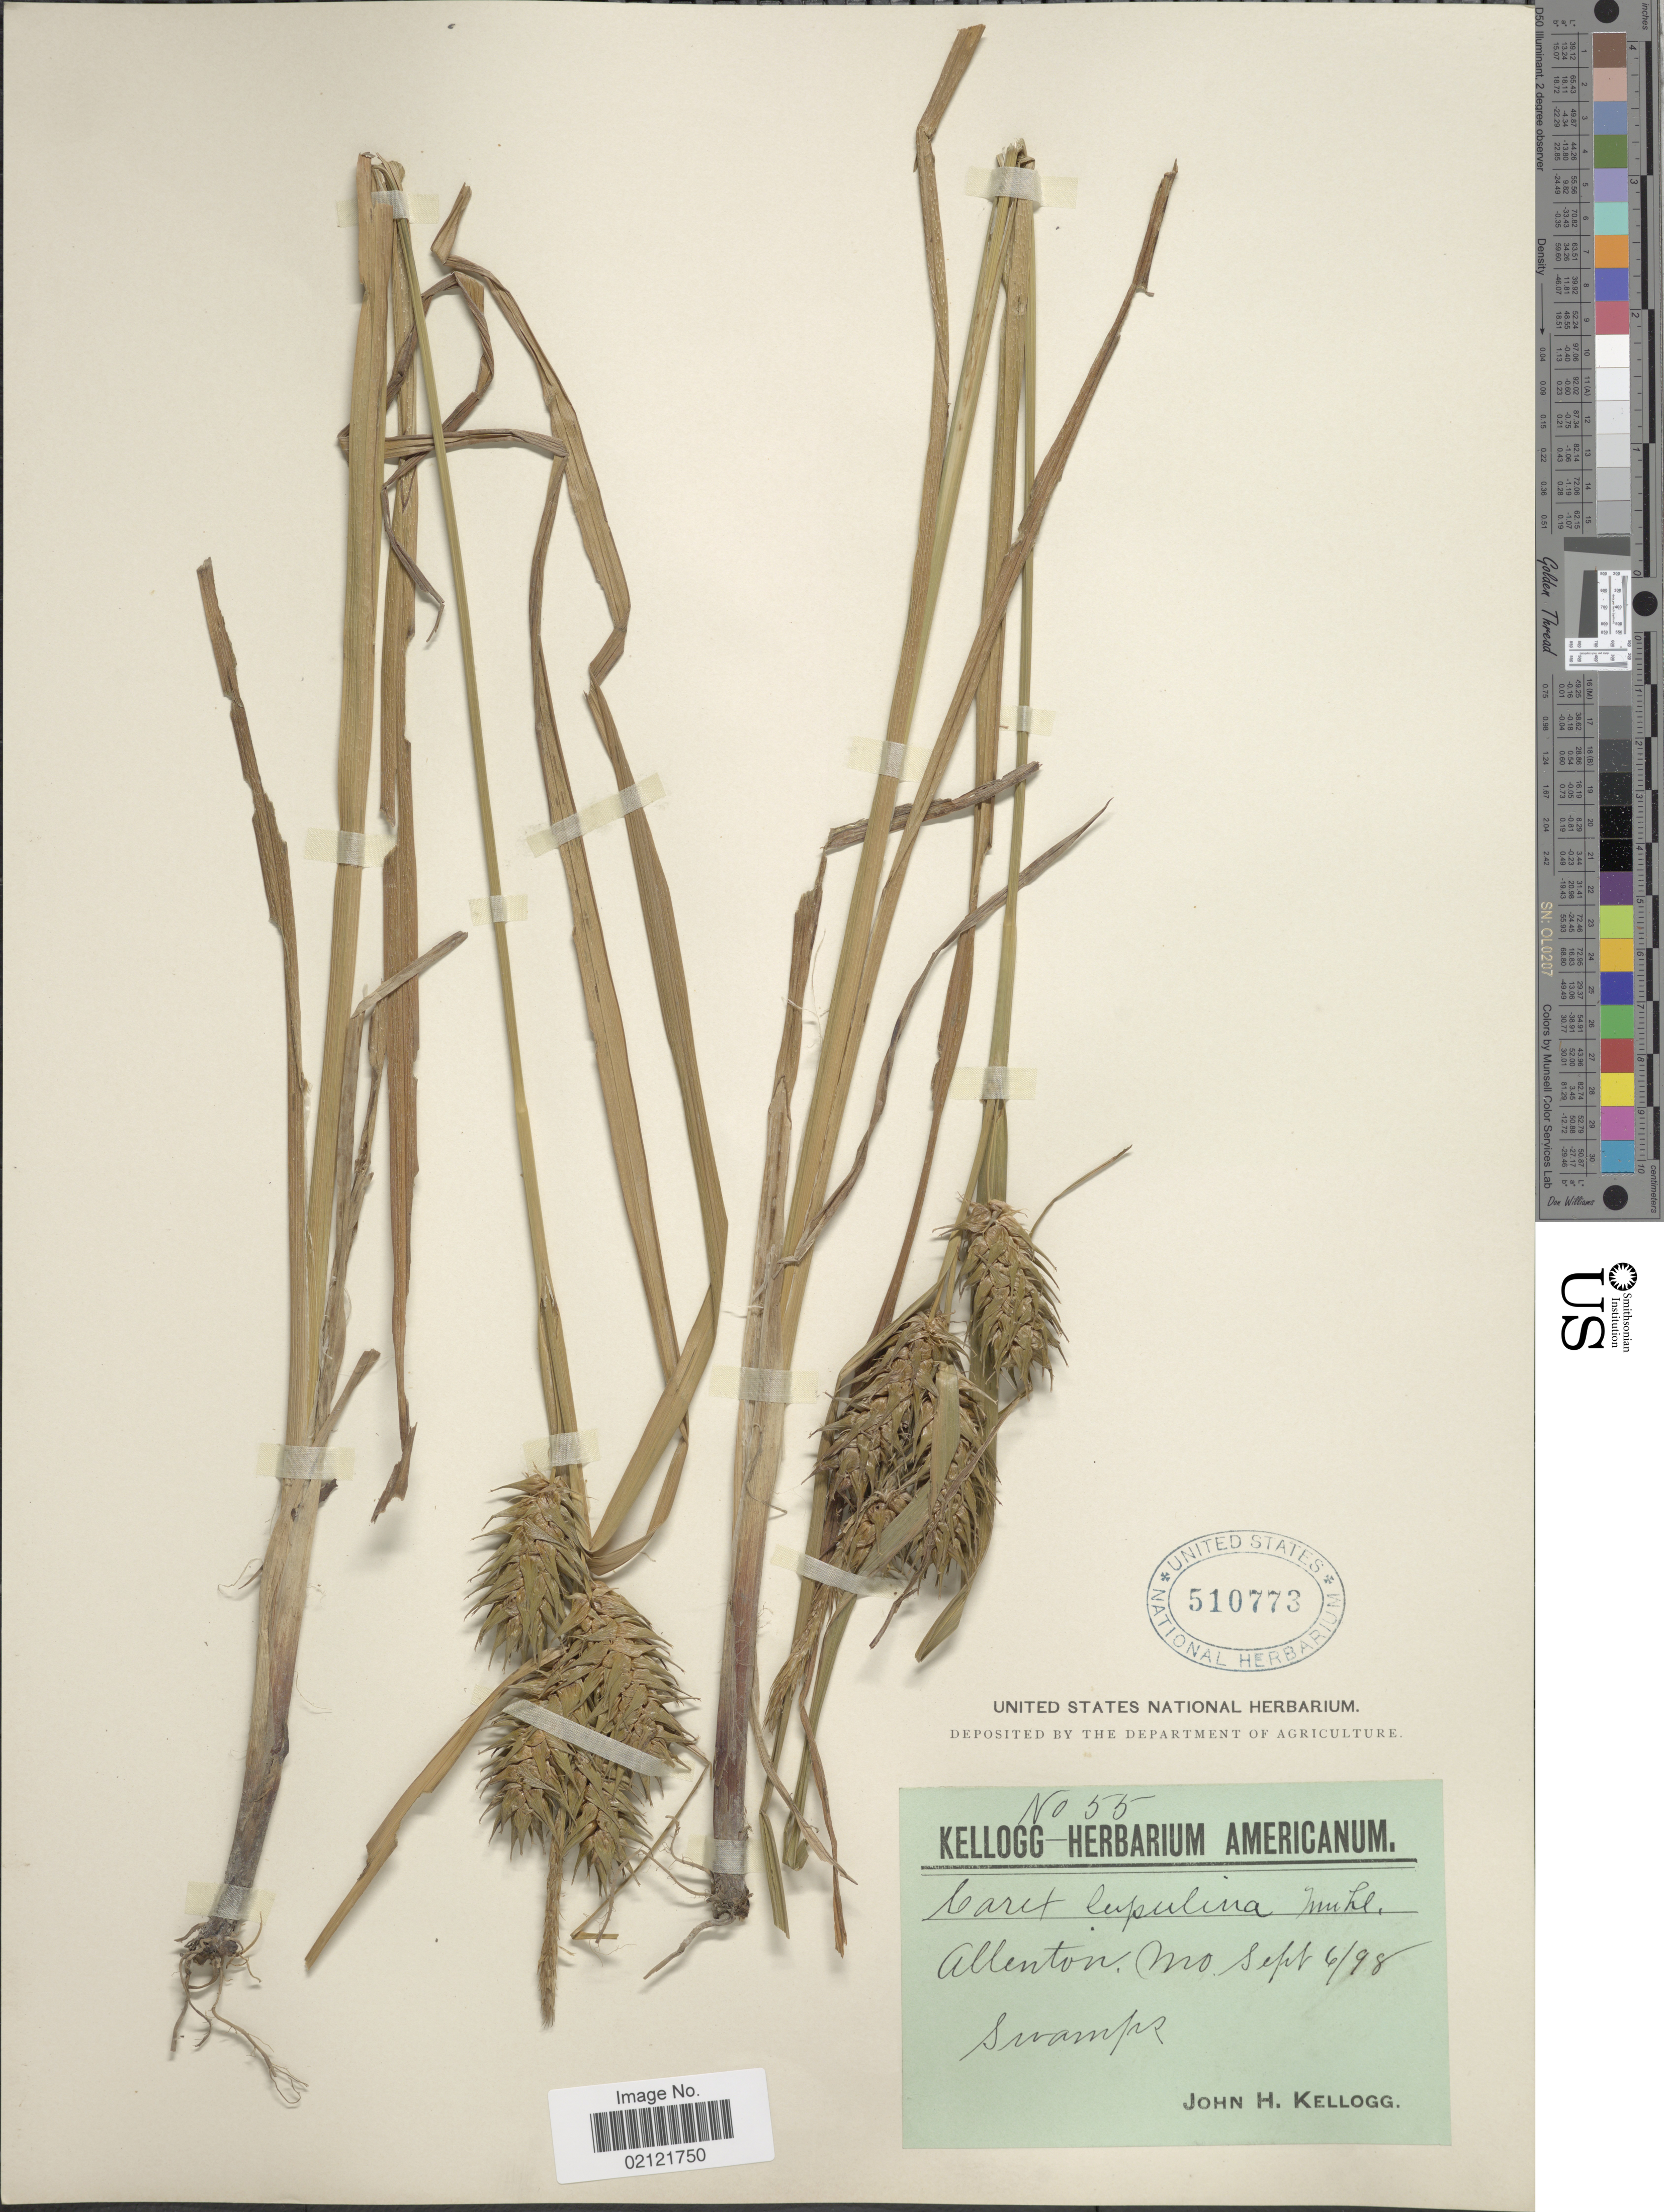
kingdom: Plantae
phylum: Tracheophyta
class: Liliopsida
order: Poales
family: Cyperaceae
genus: Carex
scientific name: Carex lupulina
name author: Muhl. ex Willd.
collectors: J. H. Kellogg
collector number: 55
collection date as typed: Transcribed d/m/y: 6/9/98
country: United States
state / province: Missouri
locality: Allenton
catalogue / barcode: US 510773